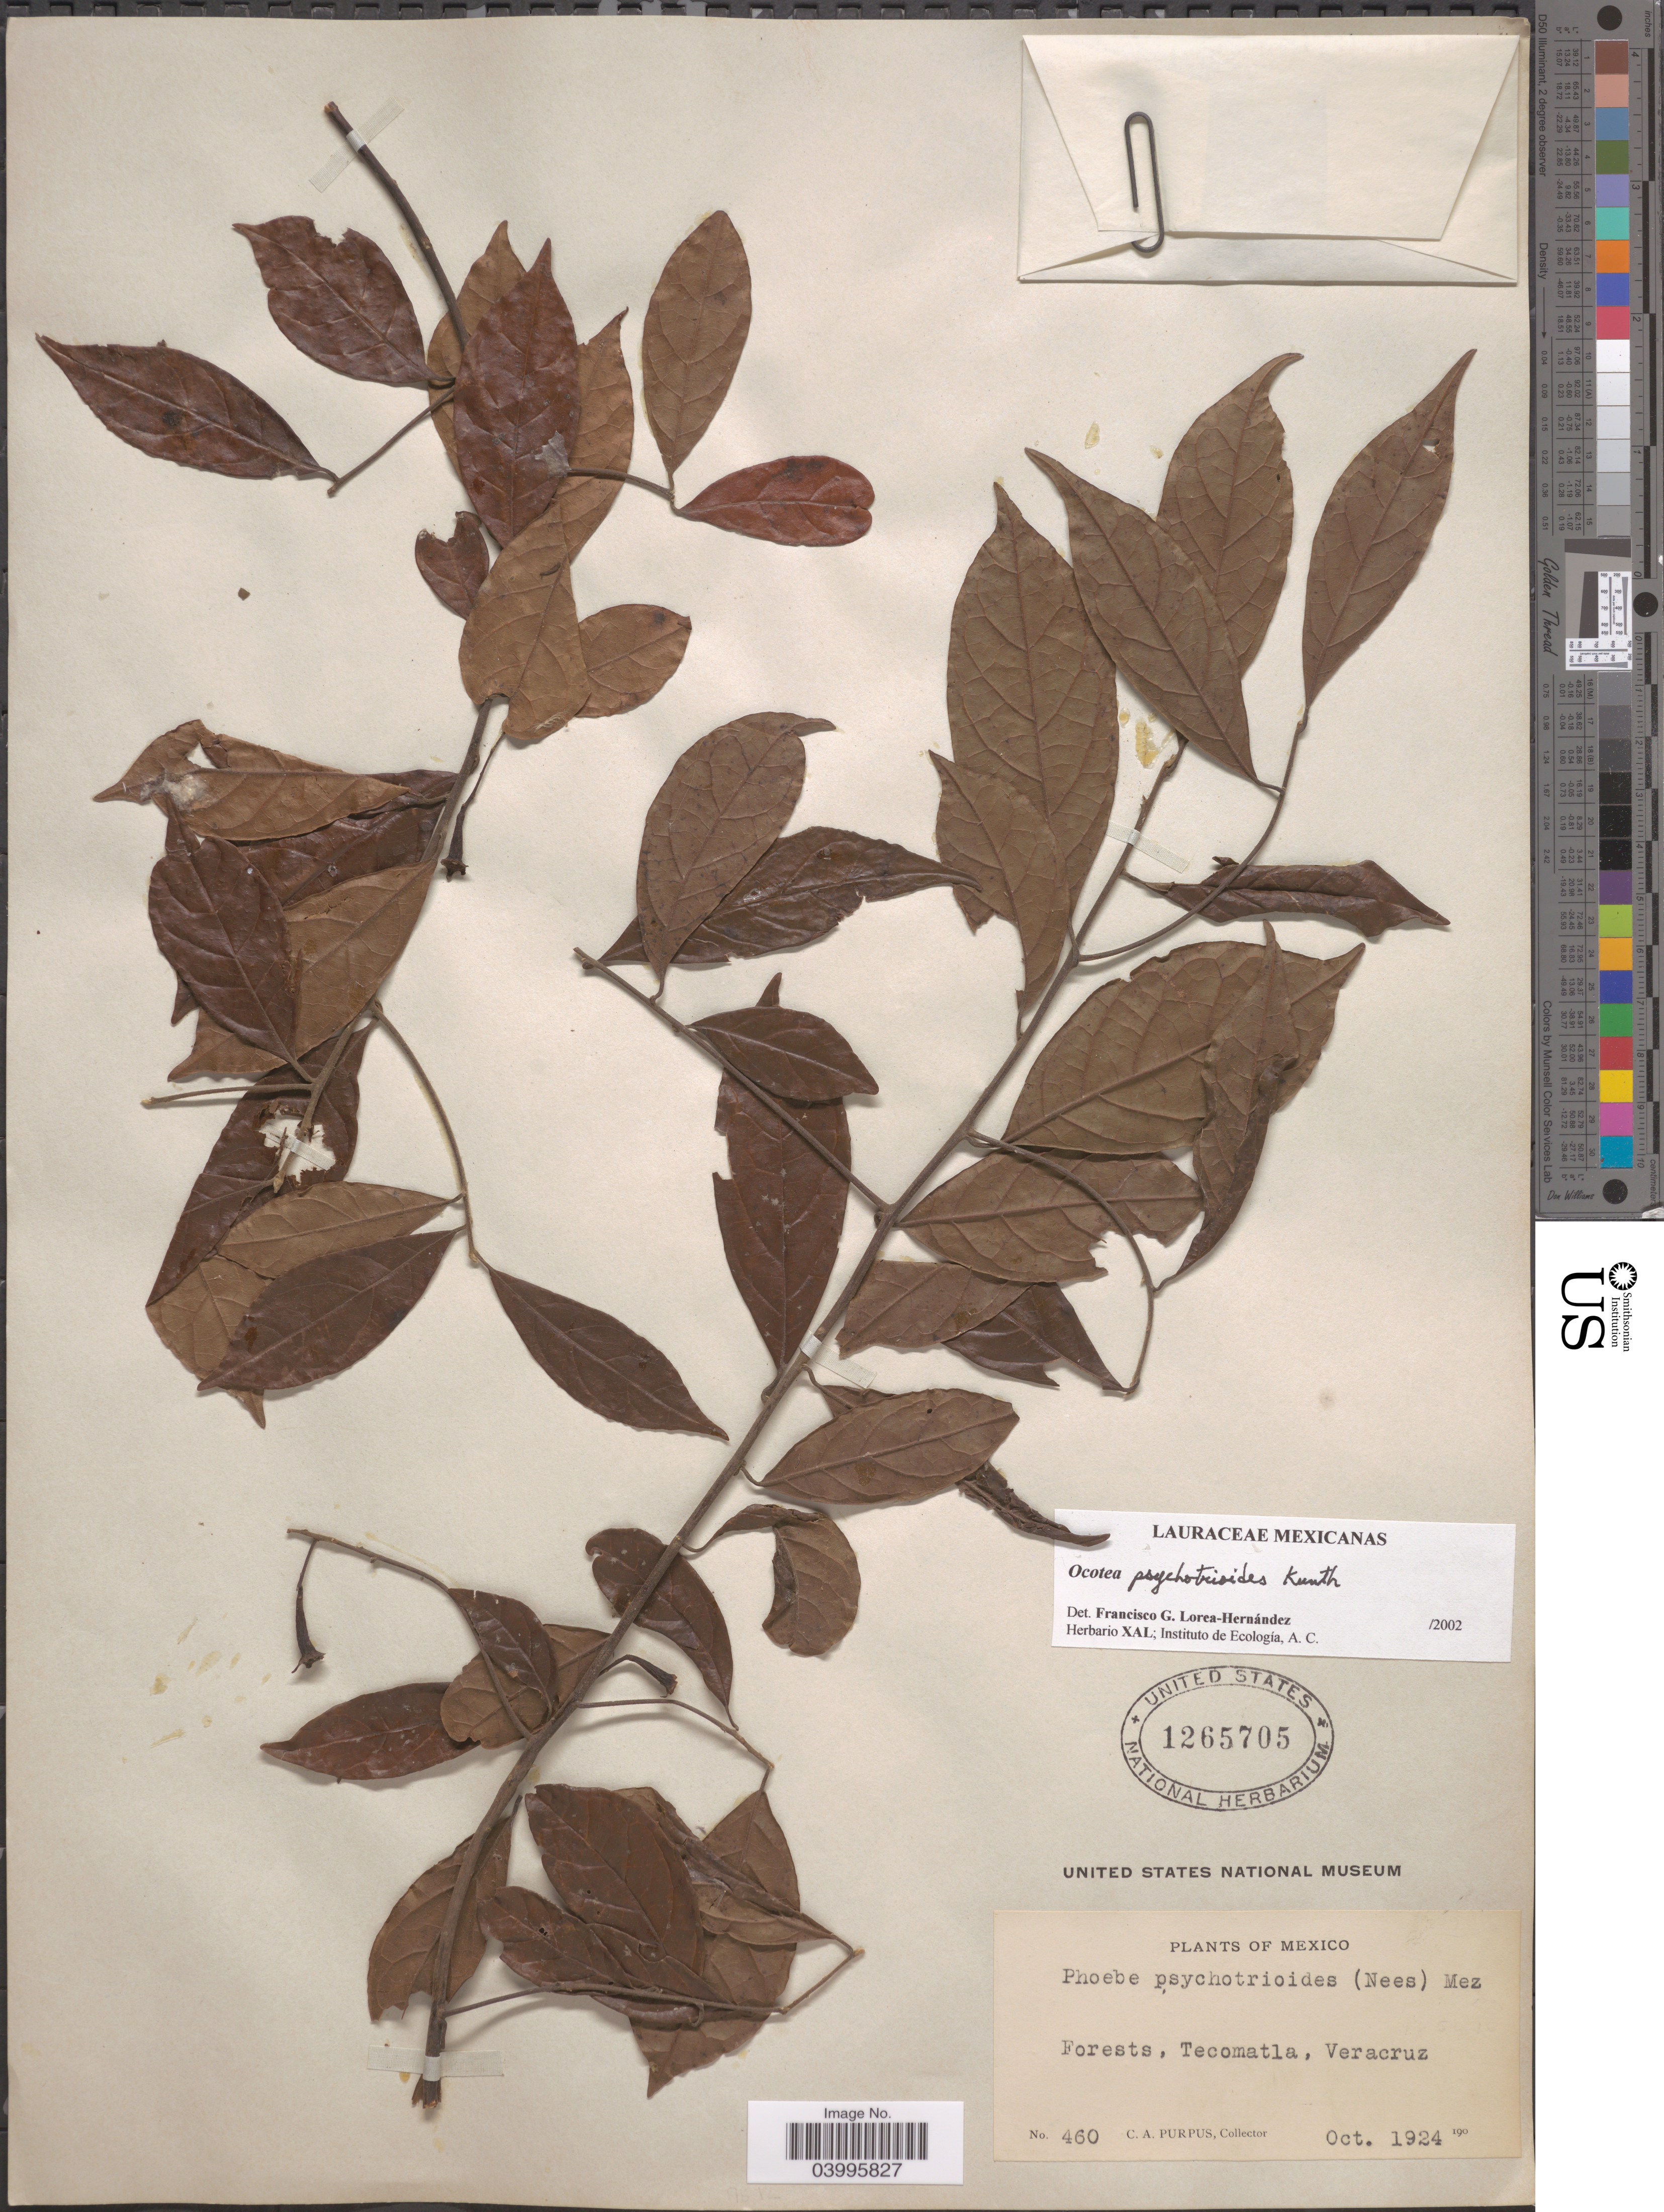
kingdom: Plantae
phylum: Tracheophyta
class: Magnoliopsida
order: Laurales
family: Lauraceae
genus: Ocotea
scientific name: Ocotea psychotrioides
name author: Kunth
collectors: C. A. Purpus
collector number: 460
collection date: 1924-10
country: Mexico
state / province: Veracruz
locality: Forests, Tecomatla, Veracruz.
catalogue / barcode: US 1265705